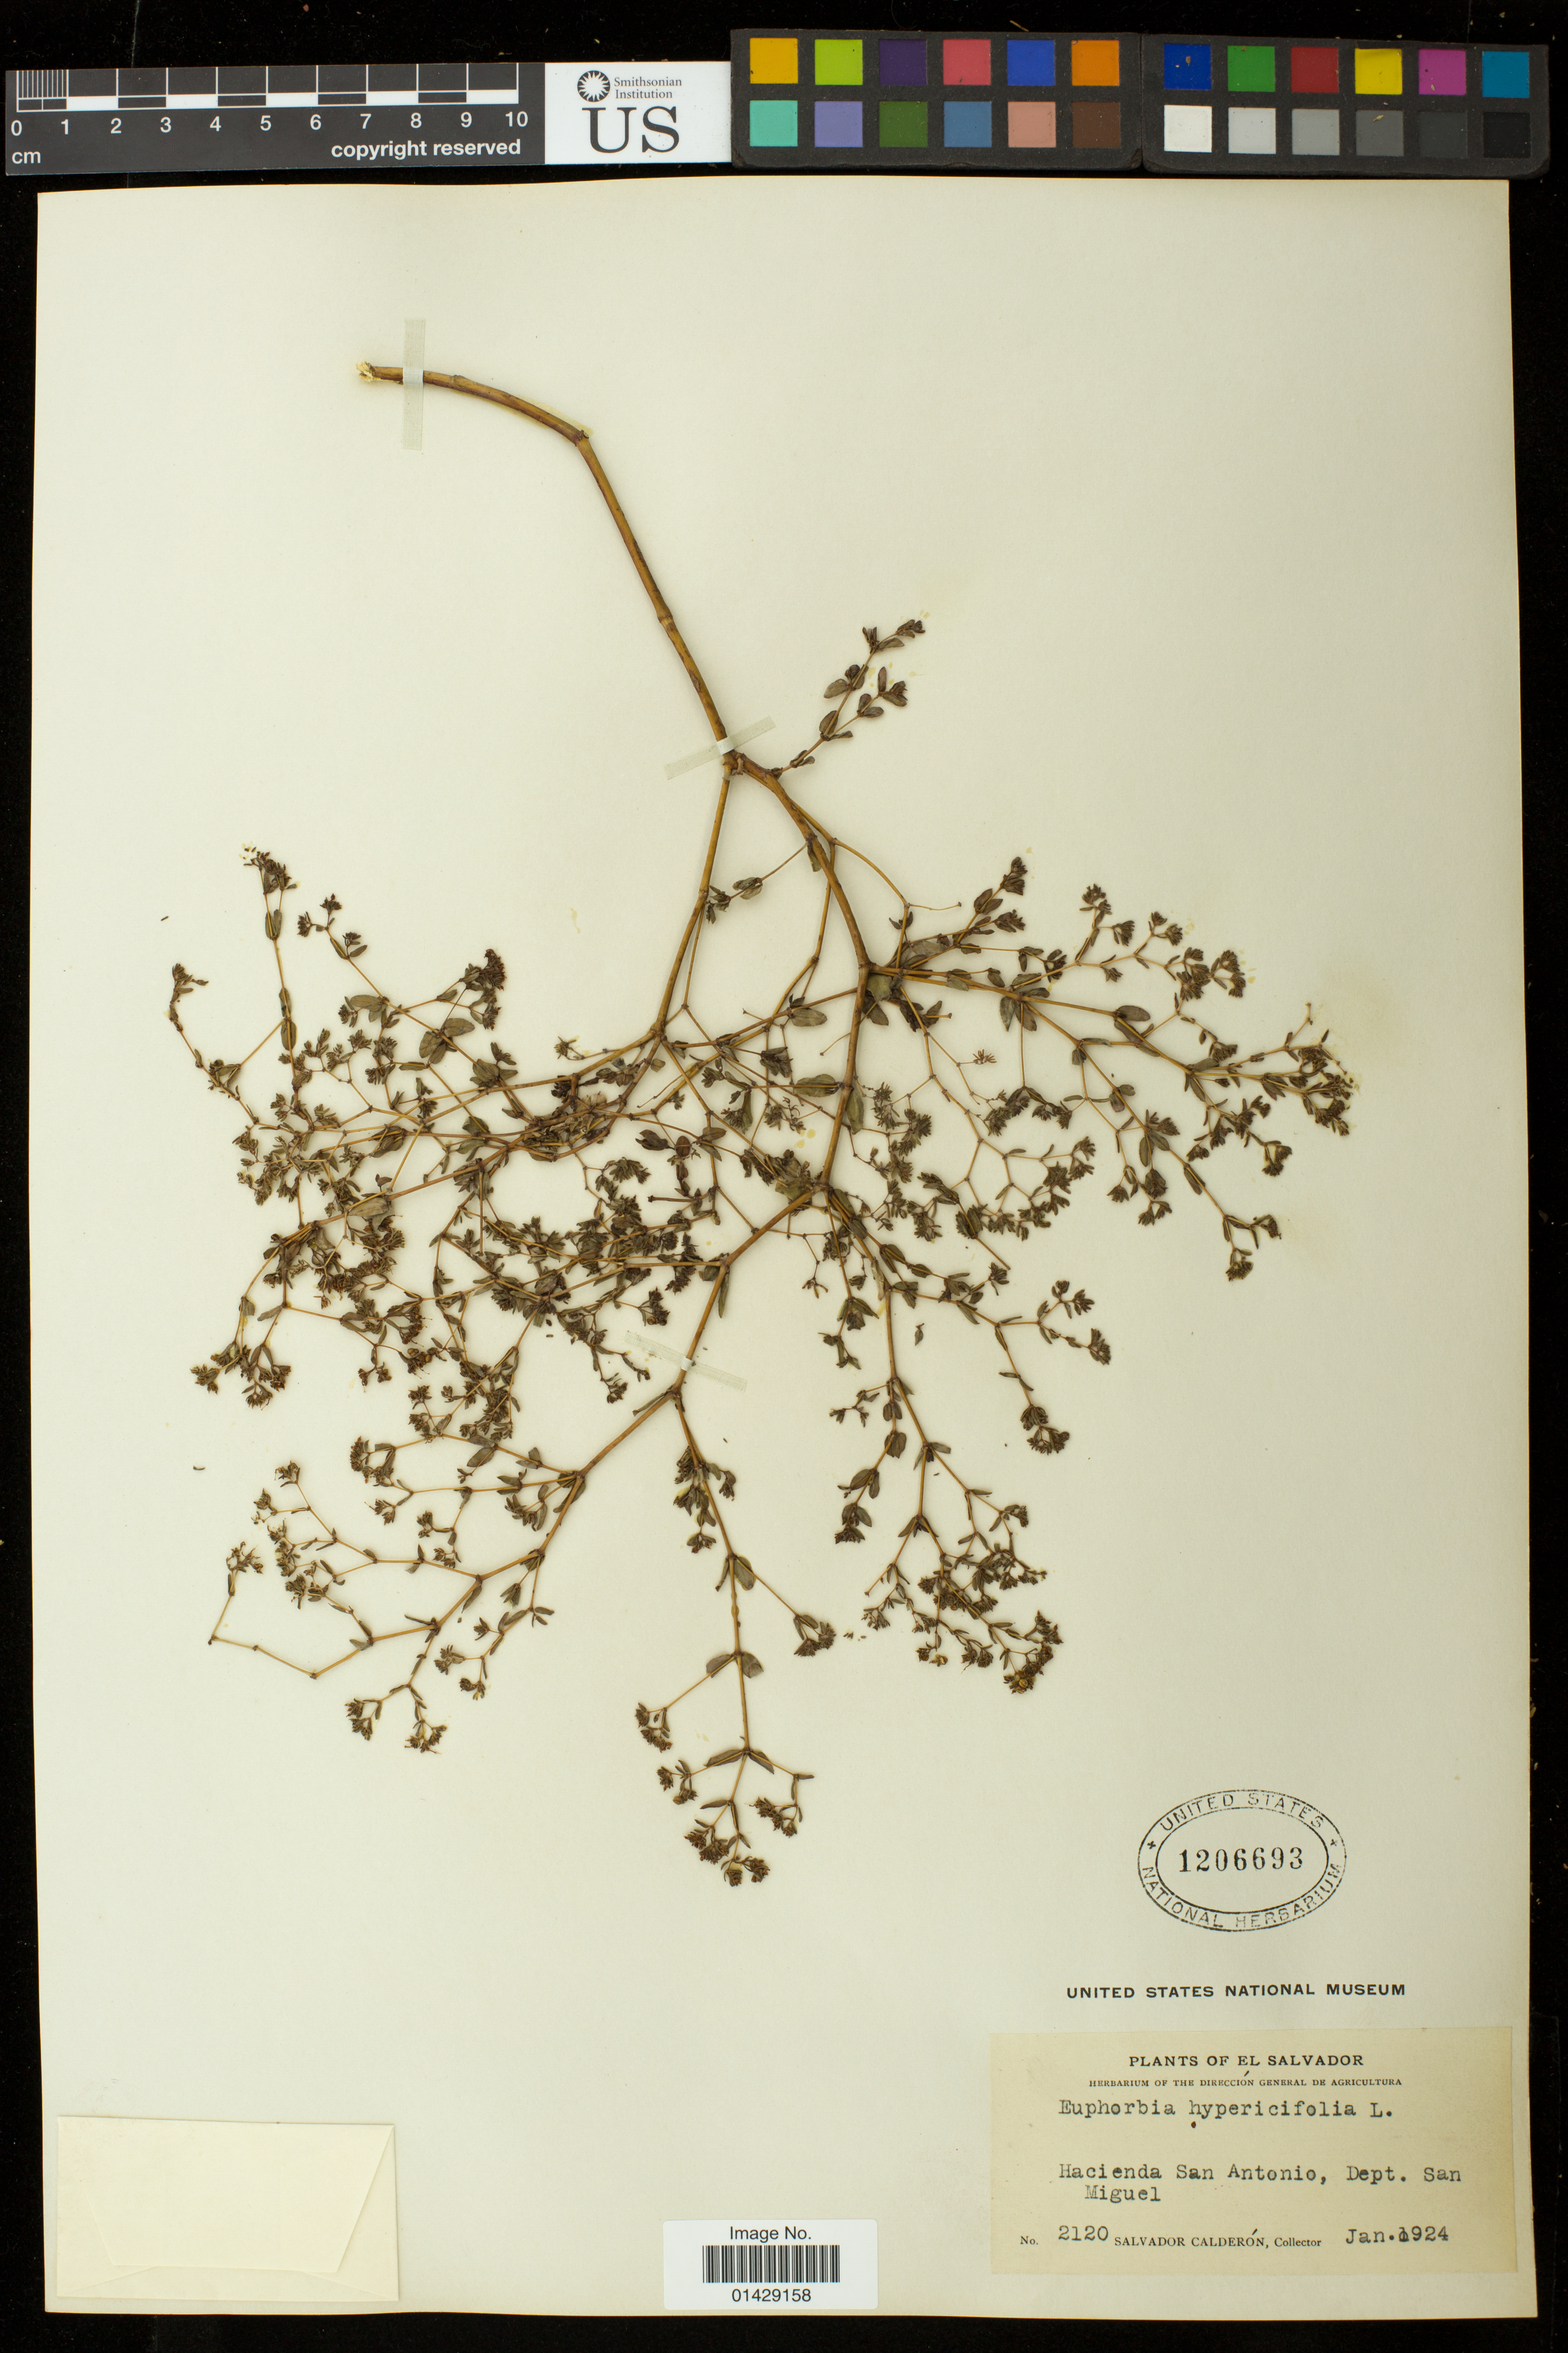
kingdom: Plantae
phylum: Tracheophyta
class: Magnoliopsida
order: Malpighiales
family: Euphorbiaceae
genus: Euphorbia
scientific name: Euphorbia hyssopifolia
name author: L.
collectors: S. Calderón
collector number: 2120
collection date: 1924-01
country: El Salvador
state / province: San Miguel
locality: Hacienda San Antonio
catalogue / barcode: US 1206693